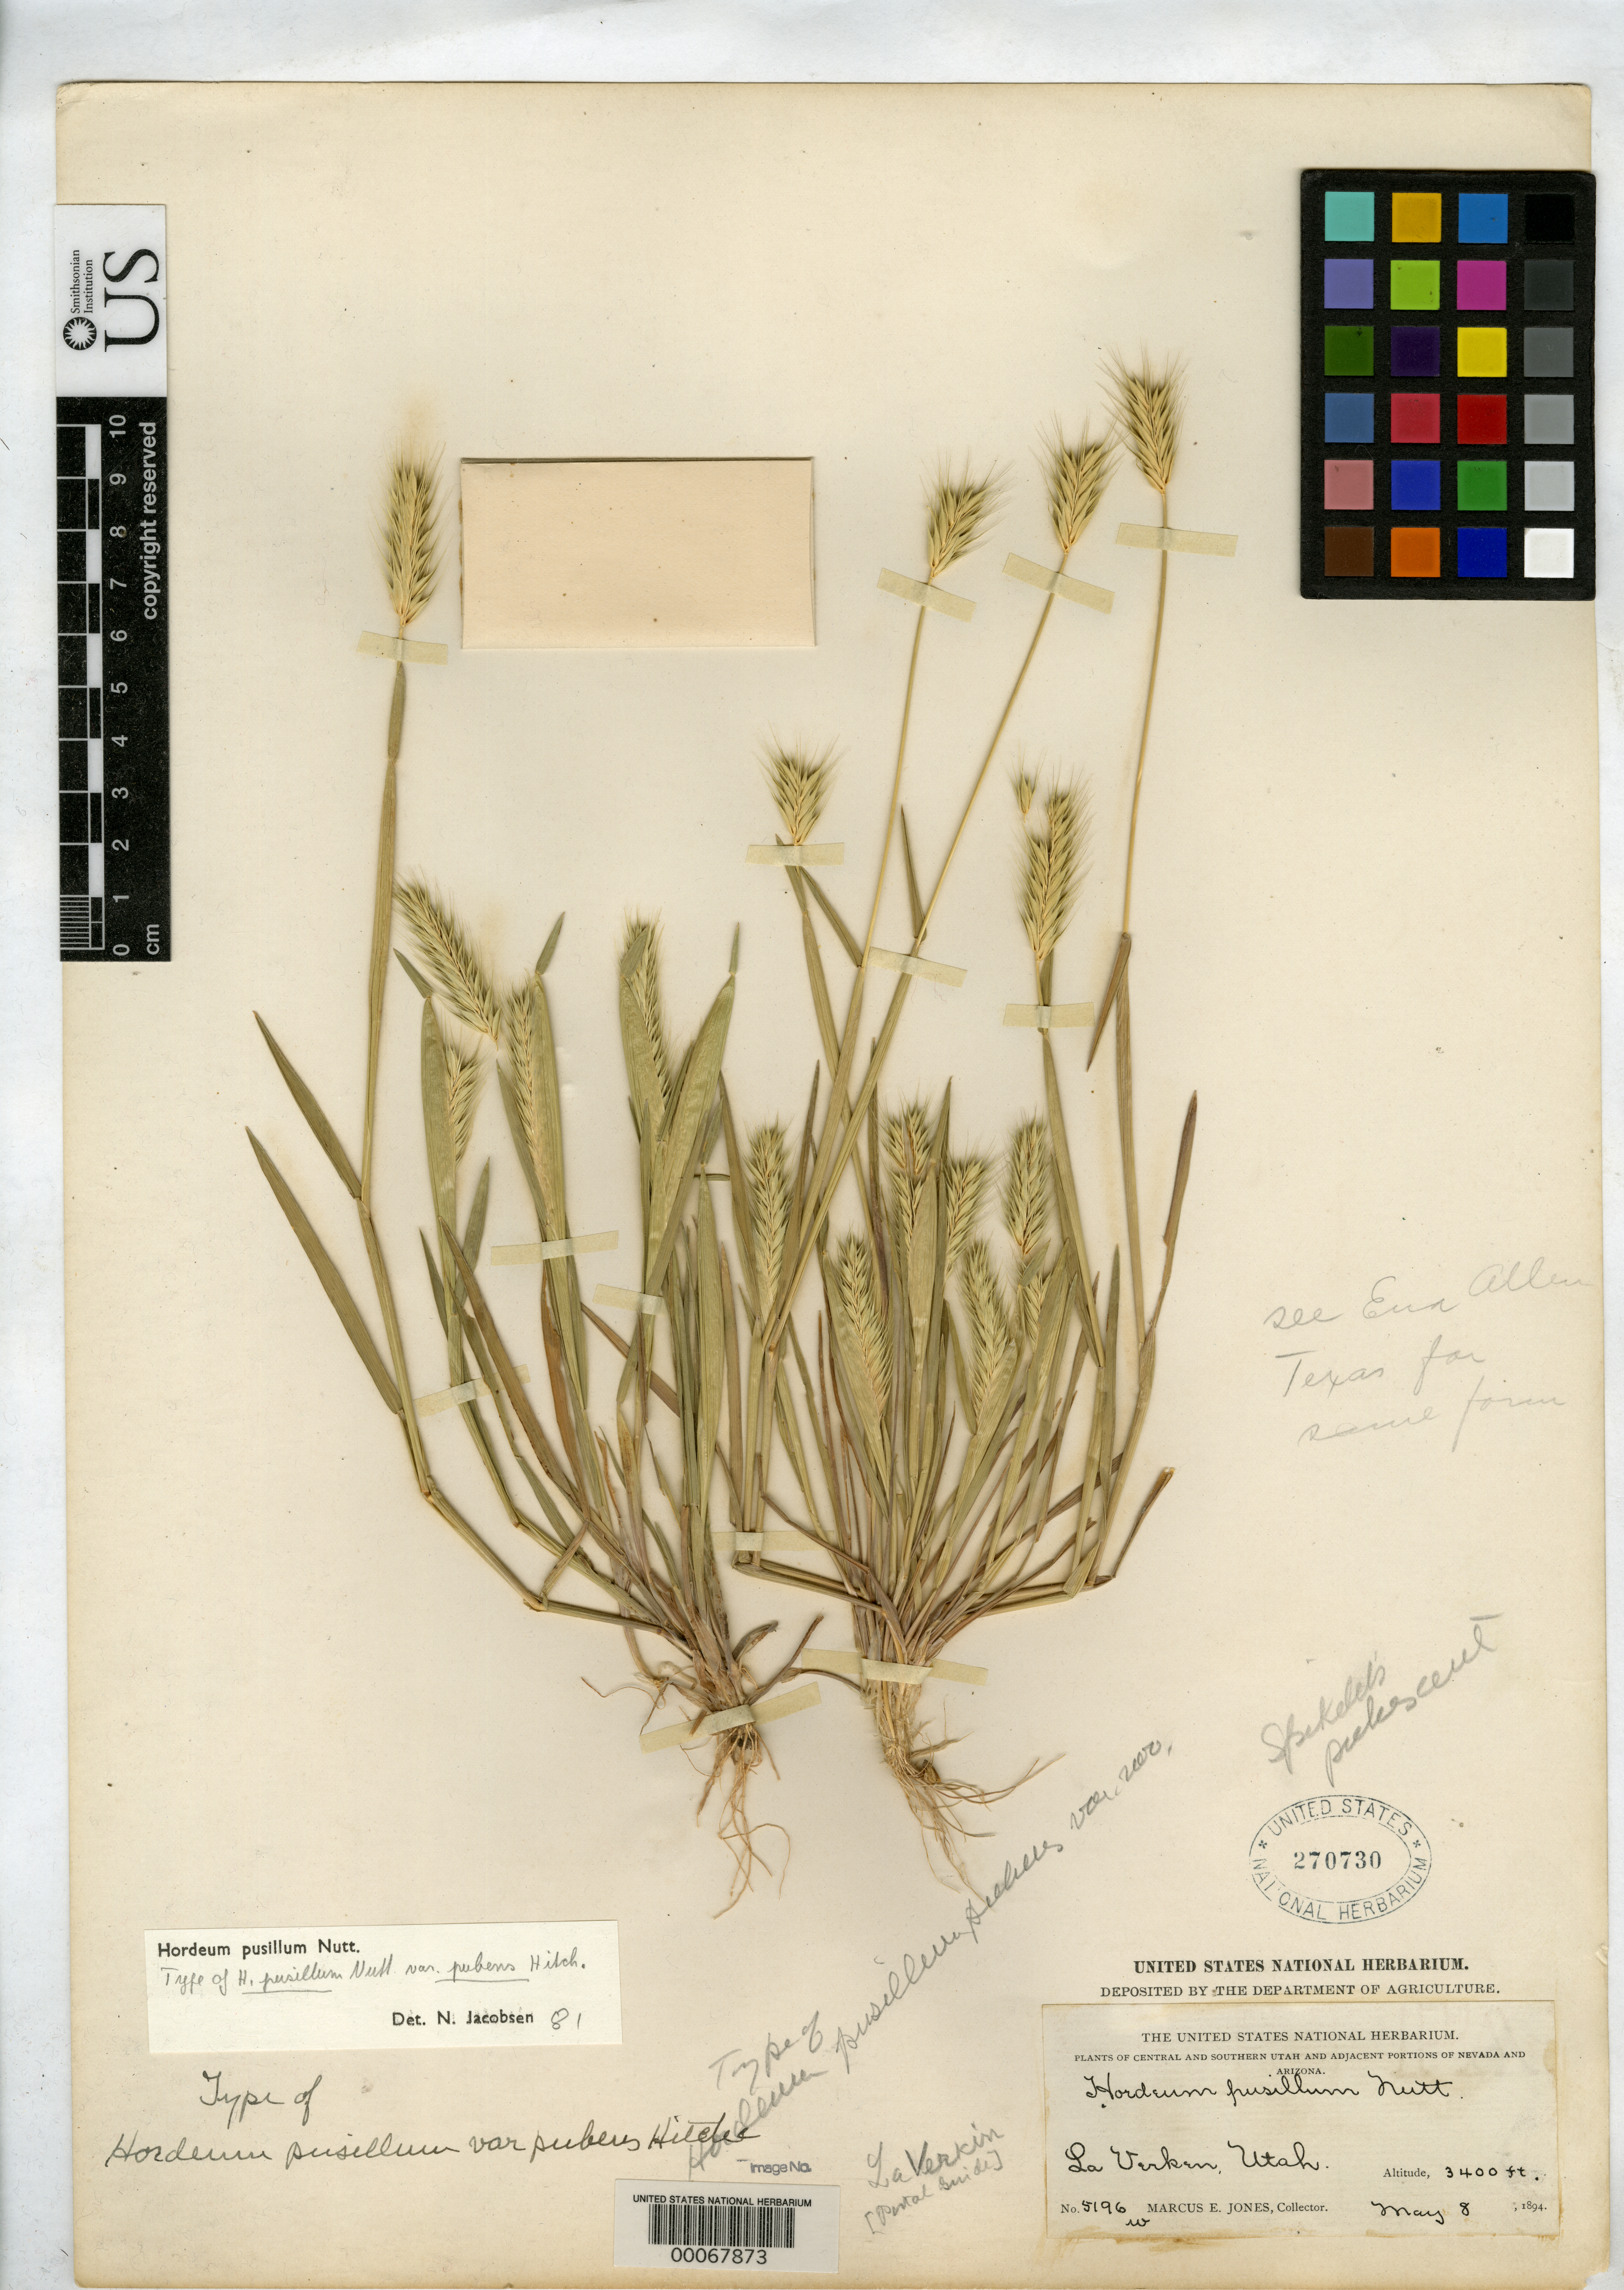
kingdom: Plantae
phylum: Tracheophyta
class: Liliopsida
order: Poales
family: Poaceae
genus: Hordeum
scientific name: Hordeum pusillum var. pubens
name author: Hitchc.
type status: Holotype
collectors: M. E. Jones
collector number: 5196u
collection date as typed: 08 May 1894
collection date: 1894-05-08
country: United States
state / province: Utah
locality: La Verkin; alt. 3400 ft.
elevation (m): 1036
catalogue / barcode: US 270730